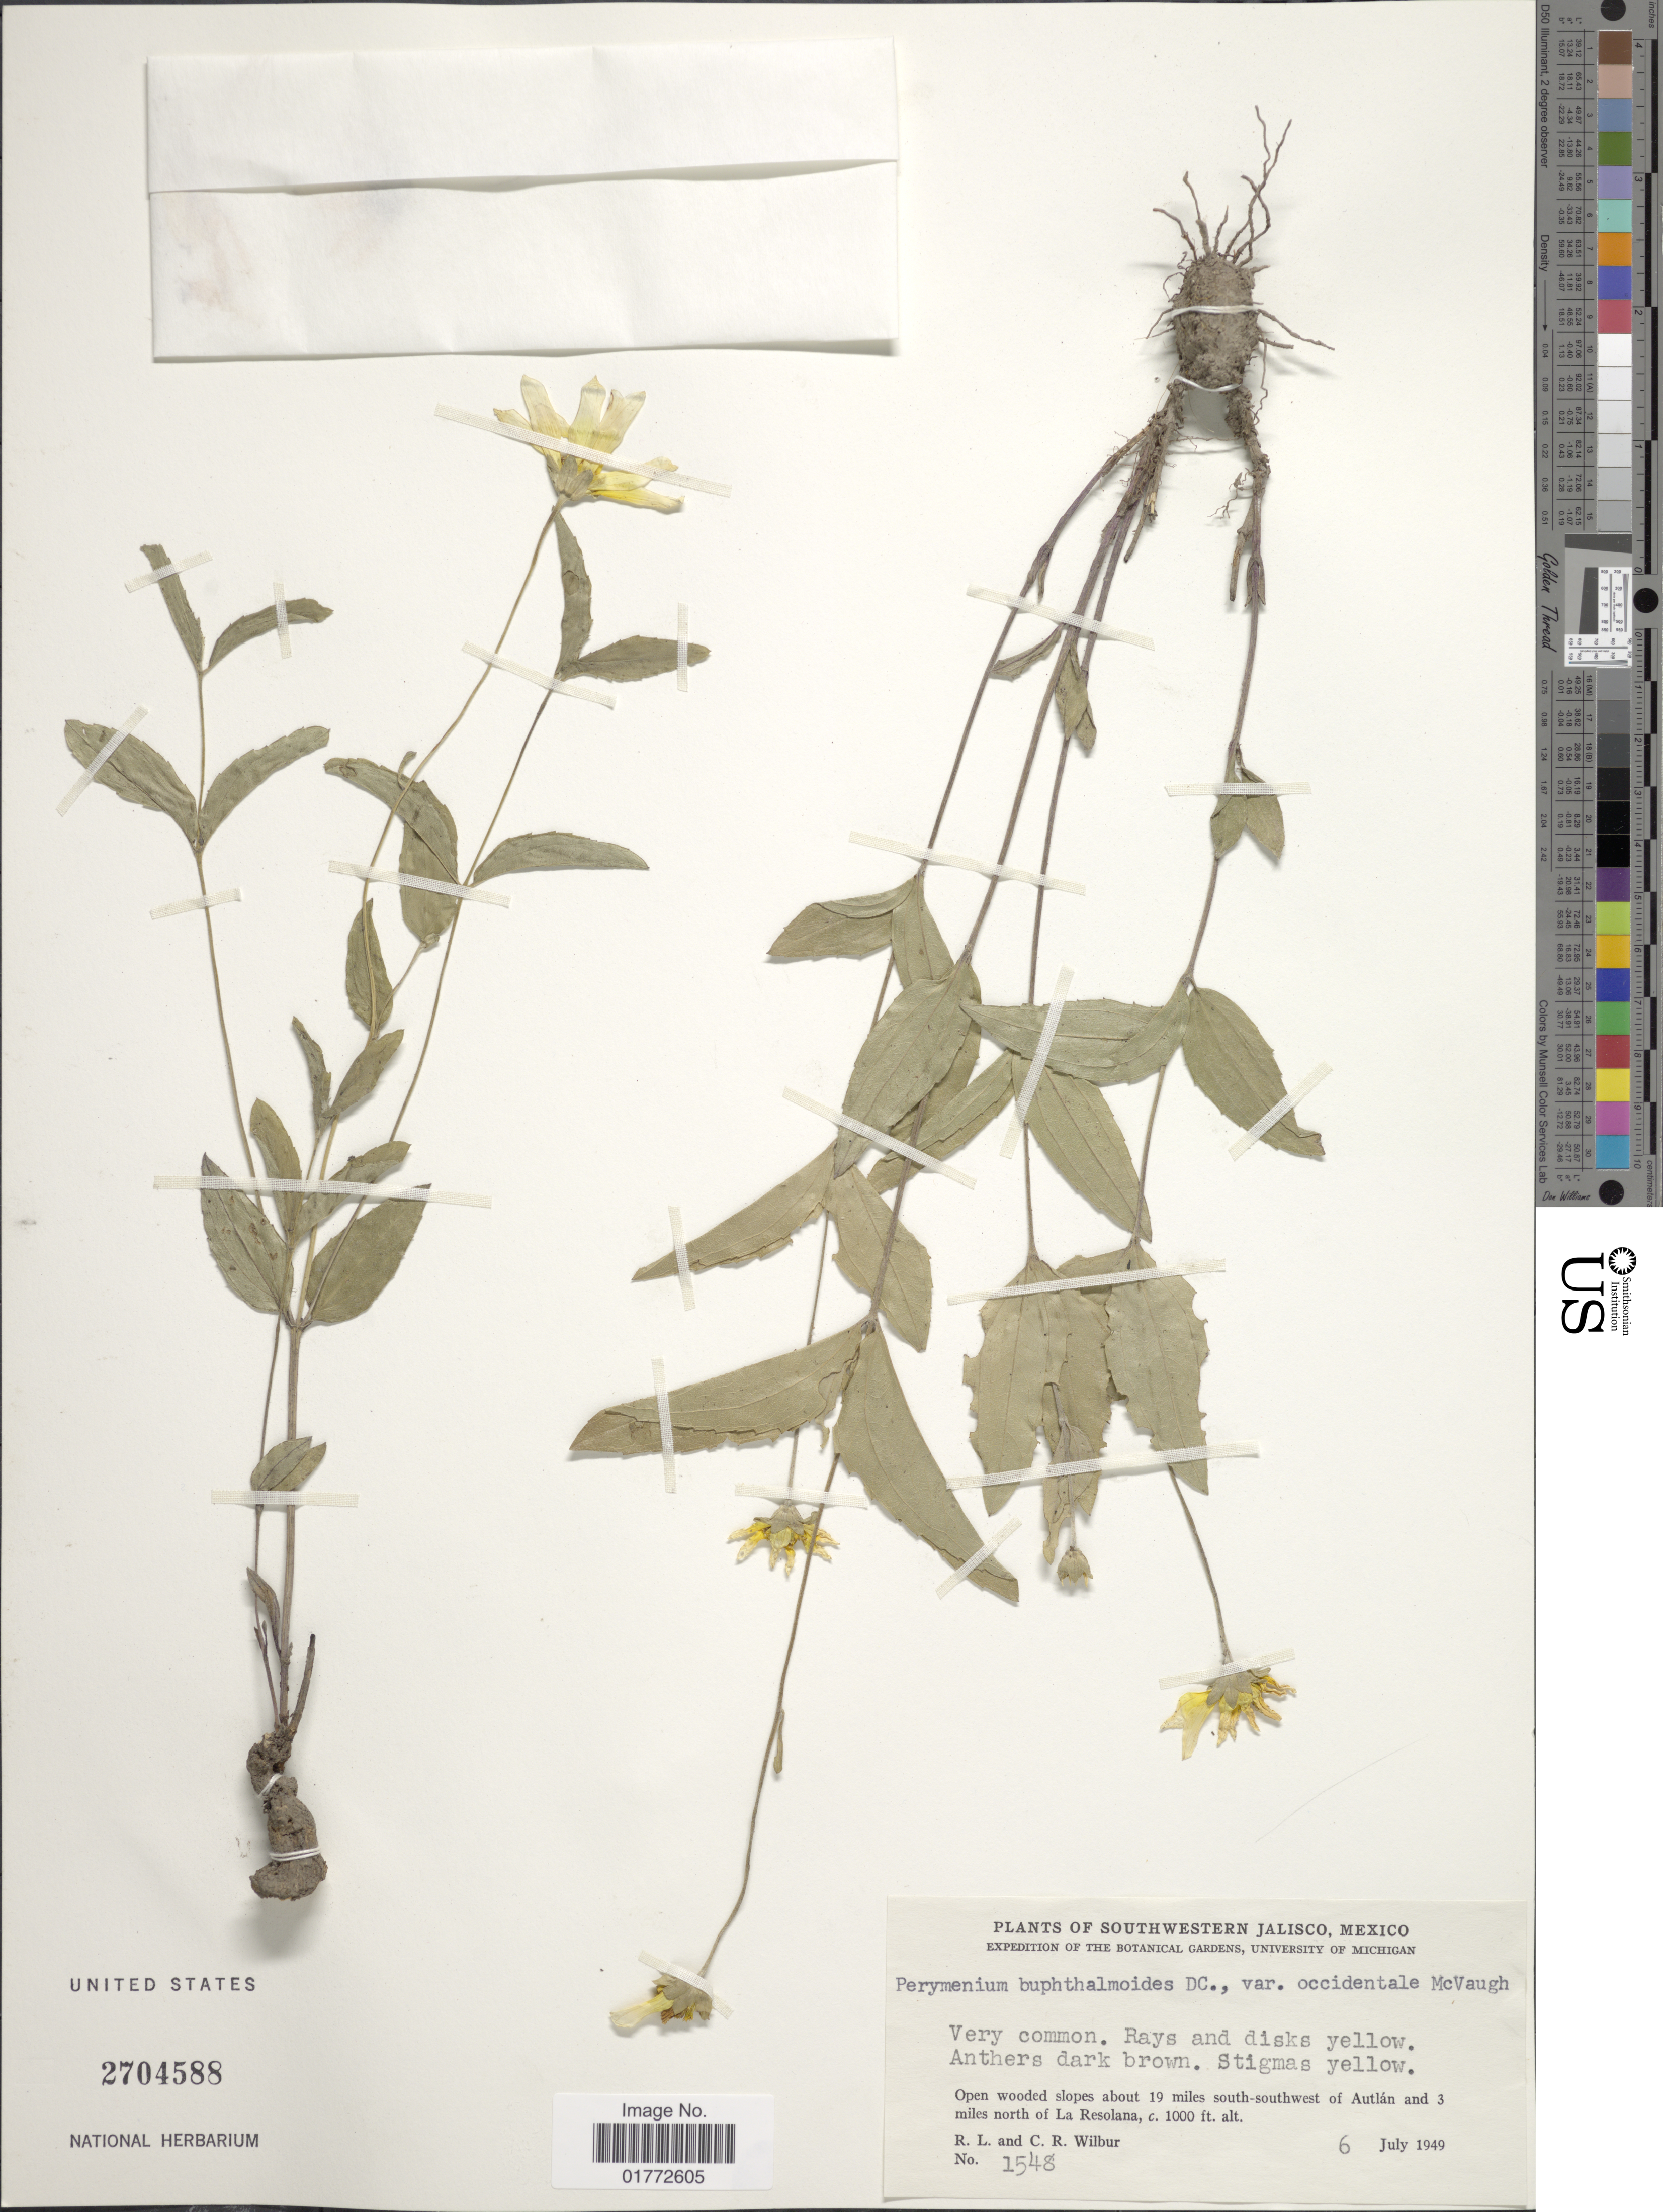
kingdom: Plantae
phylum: Tracheophyta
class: Magnoliopsida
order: Asterales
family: Asteraceae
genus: Perymenium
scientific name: Perymenium buphthalmoides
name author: DC.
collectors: R. L. Wilbur & R. Wilbur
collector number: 1548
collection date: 1949-07-06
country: Mexico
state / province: Jalisco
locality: Southwestern Jalisco, Open wooded slopes about 19 miles south-southwest of Autlan and 3 miles north of La Resolana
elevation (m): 305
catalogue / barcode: US 2704588